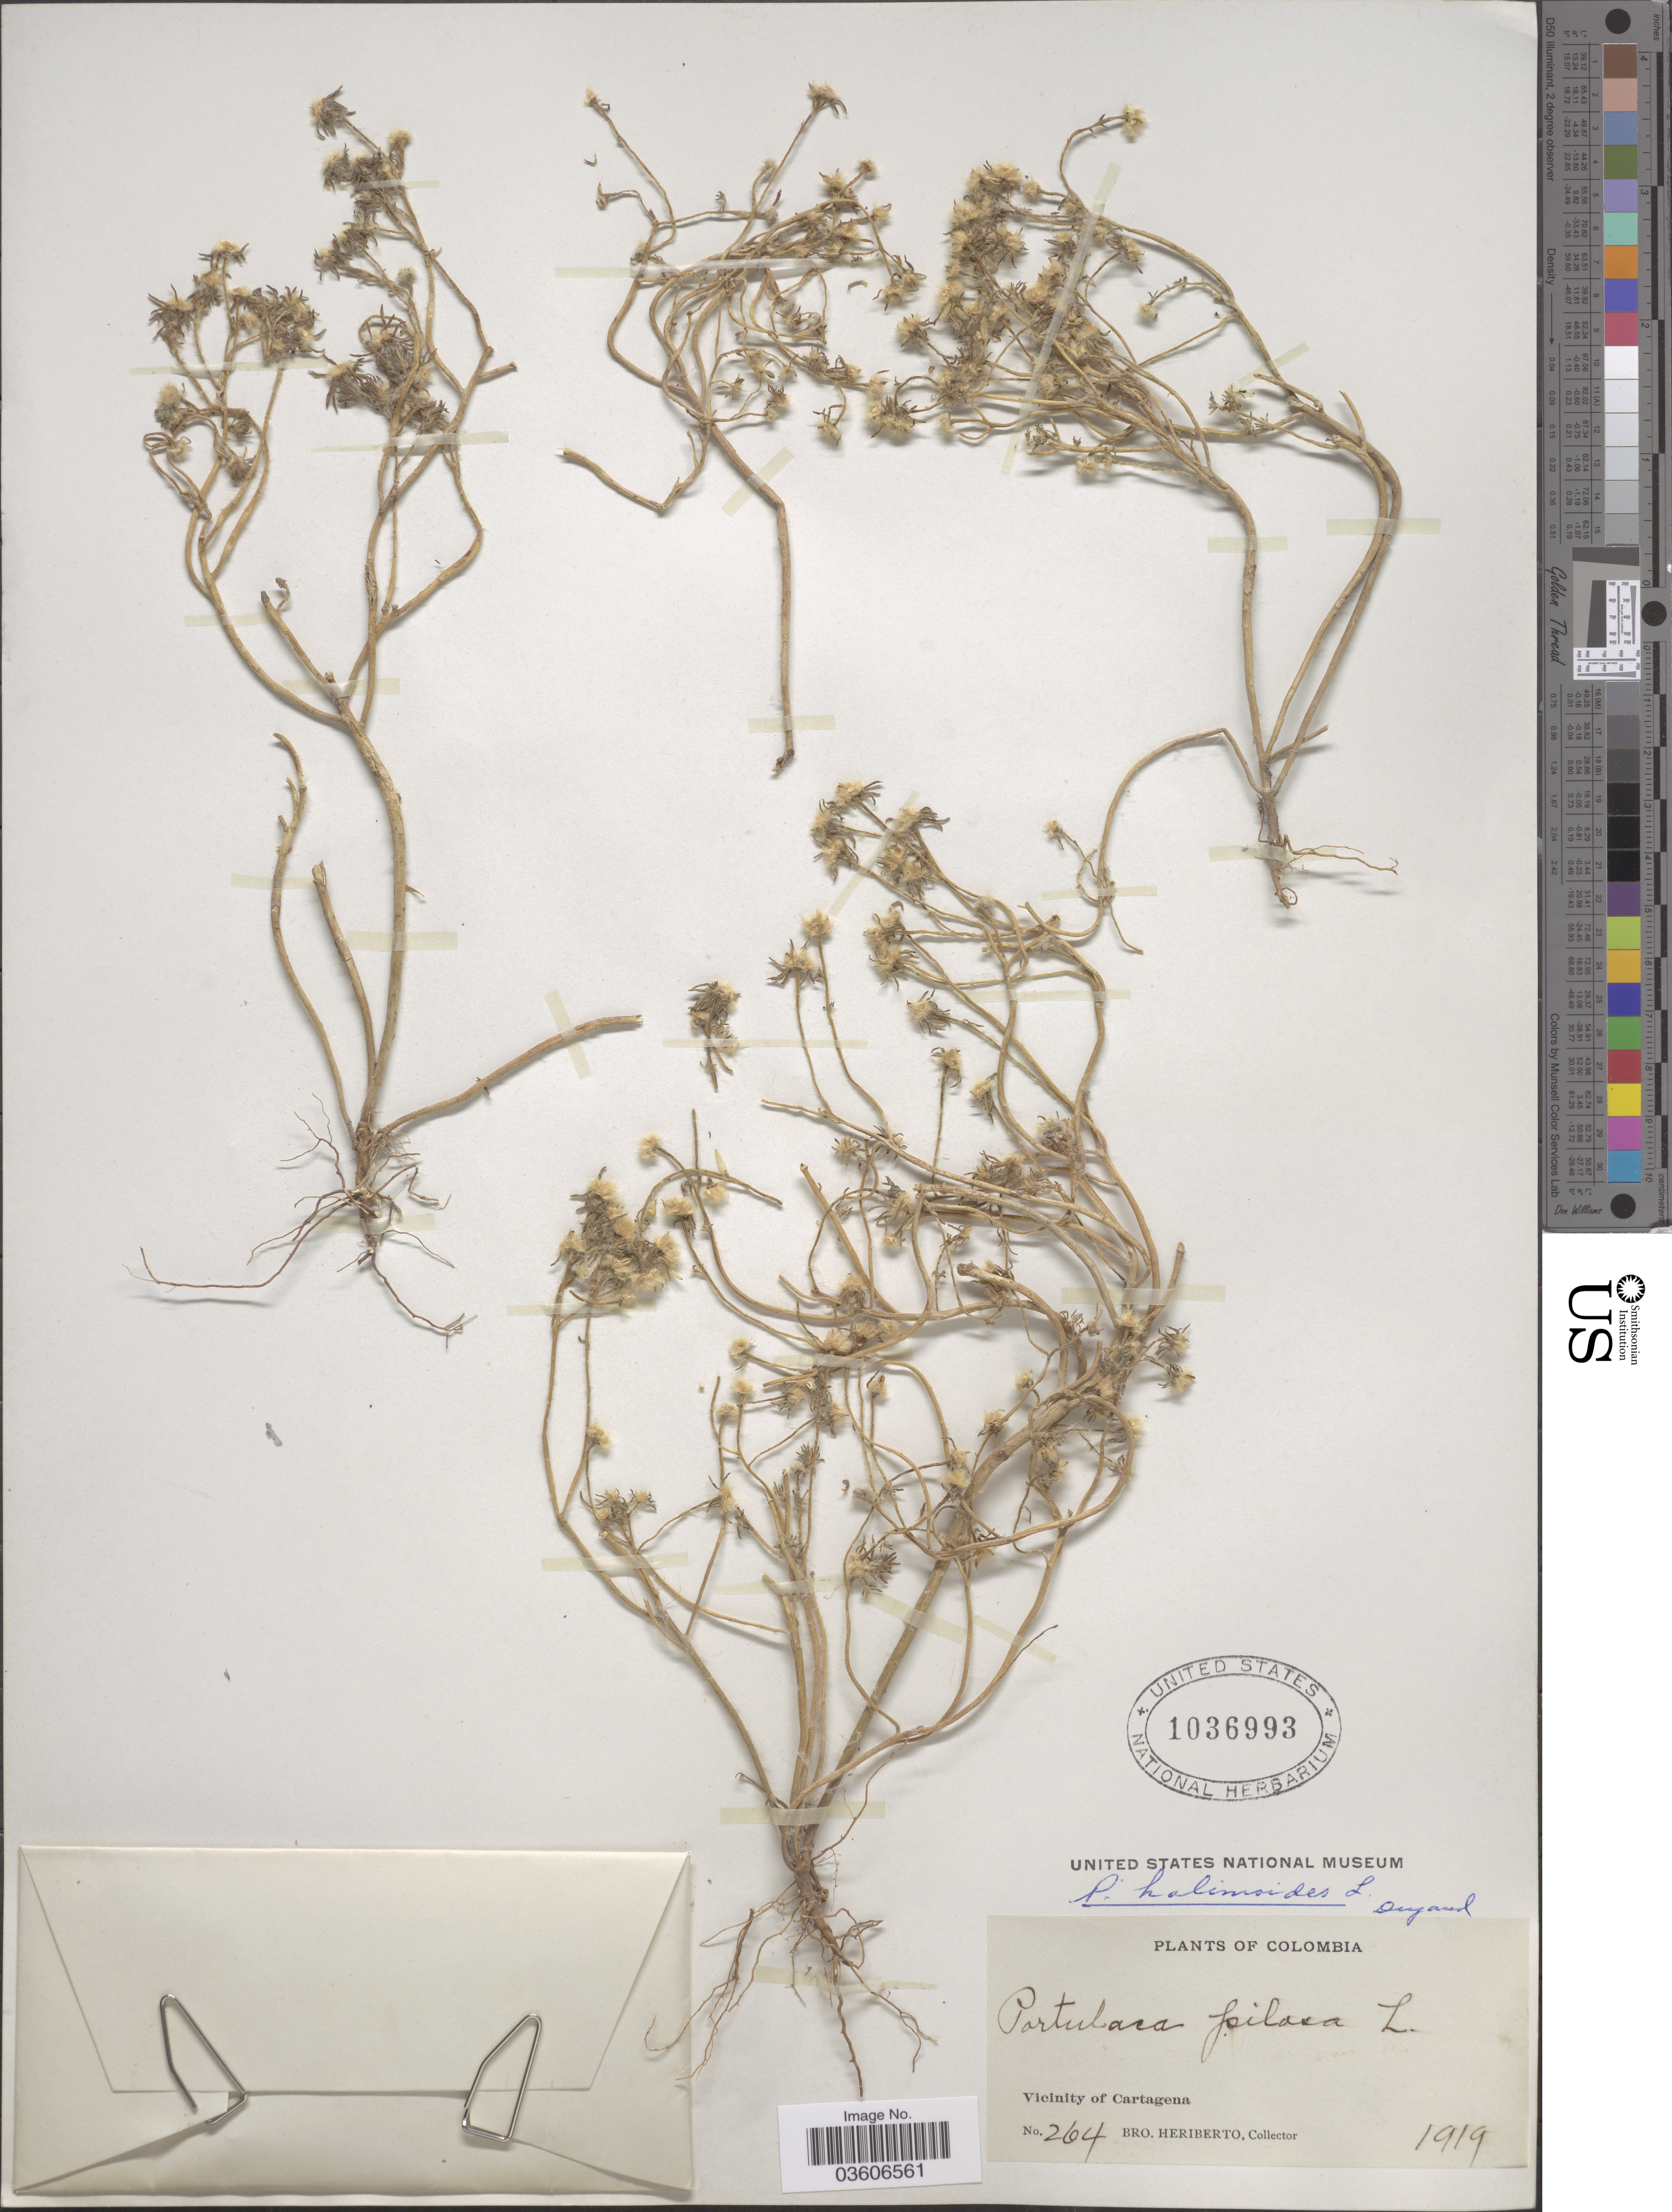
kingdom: Plantae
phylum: Tracheophyta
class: Magnoliopsida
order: Caryophyllales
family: Portulacaceae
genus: Portulaca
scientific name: Portulaca halimoides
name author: L.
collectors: B. Heriberto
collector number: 264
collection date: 1919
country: Colombia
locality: Vicinity of Cartagena.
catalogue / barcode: US 1036993